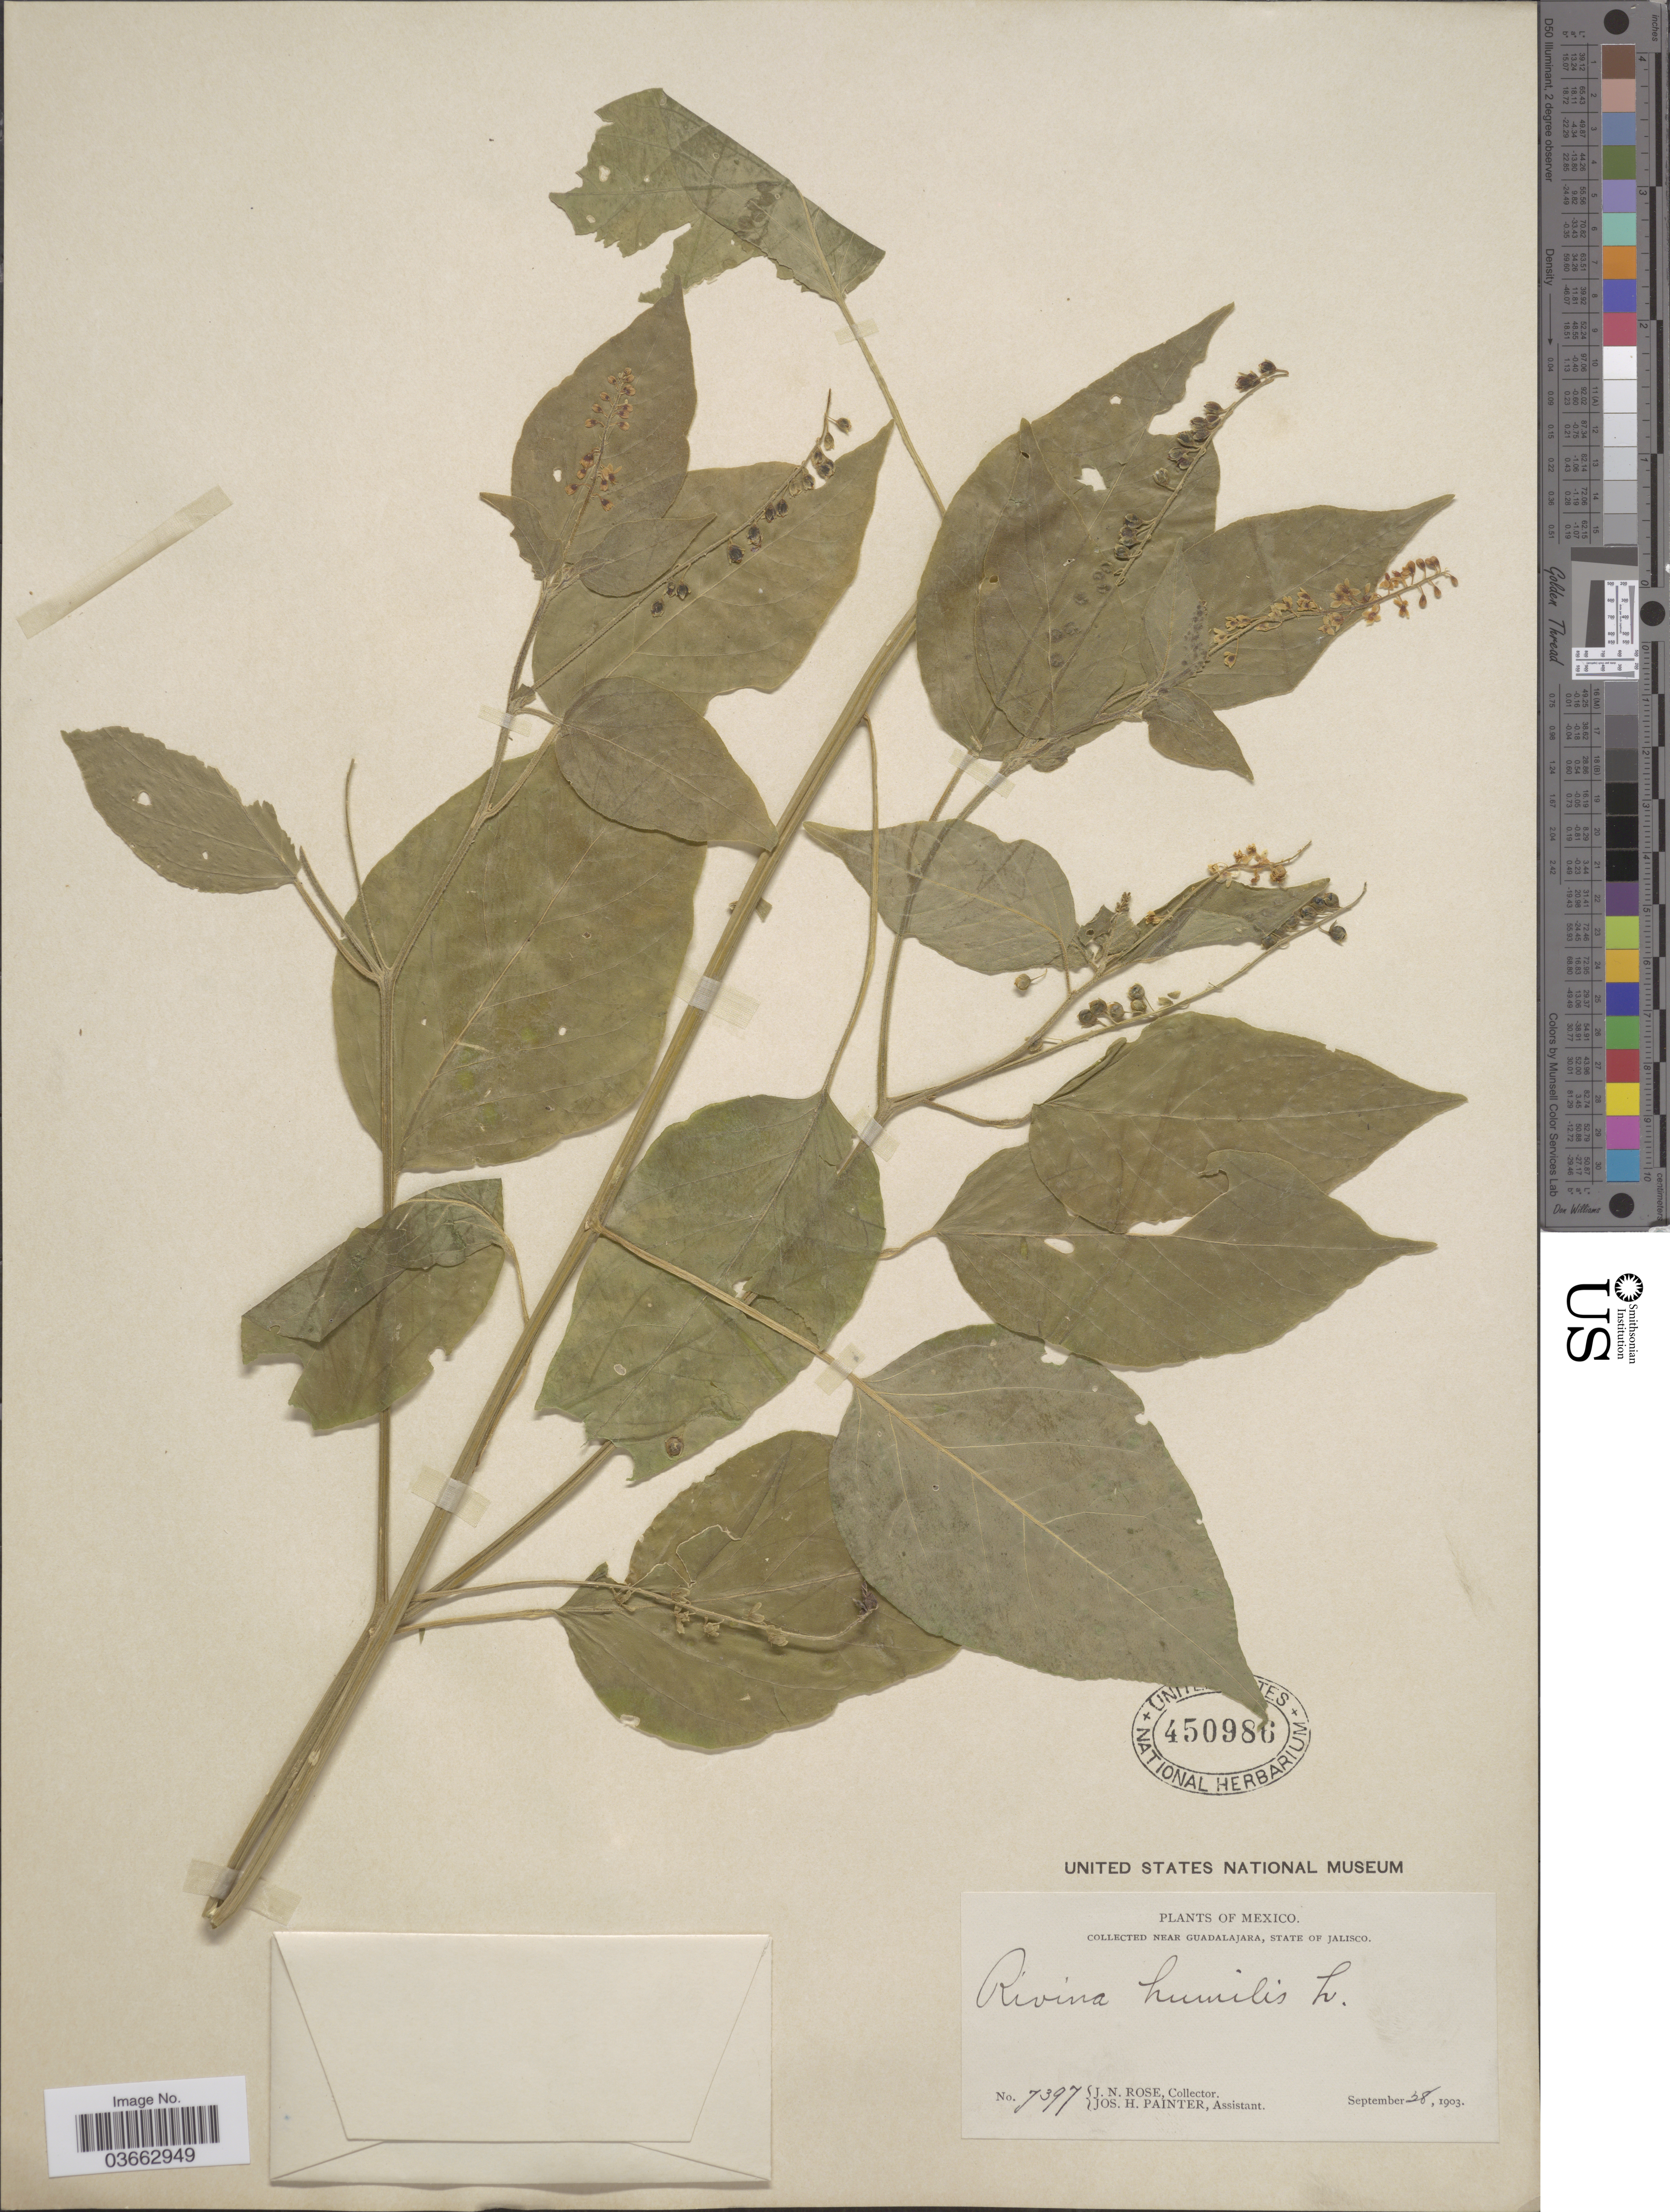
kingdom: Plantae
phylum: Tracheophyta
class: Magnoliopsida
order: Caryophyllales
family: Phytolaccaceae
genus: Rivina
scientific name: Rivina humilis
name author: L.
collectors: J. N. Rose & J. H. Painter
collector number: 7397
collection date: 1903-09-28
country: Mexico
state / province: Jalisco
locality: Near Guadalajara.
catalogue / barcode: US 450986